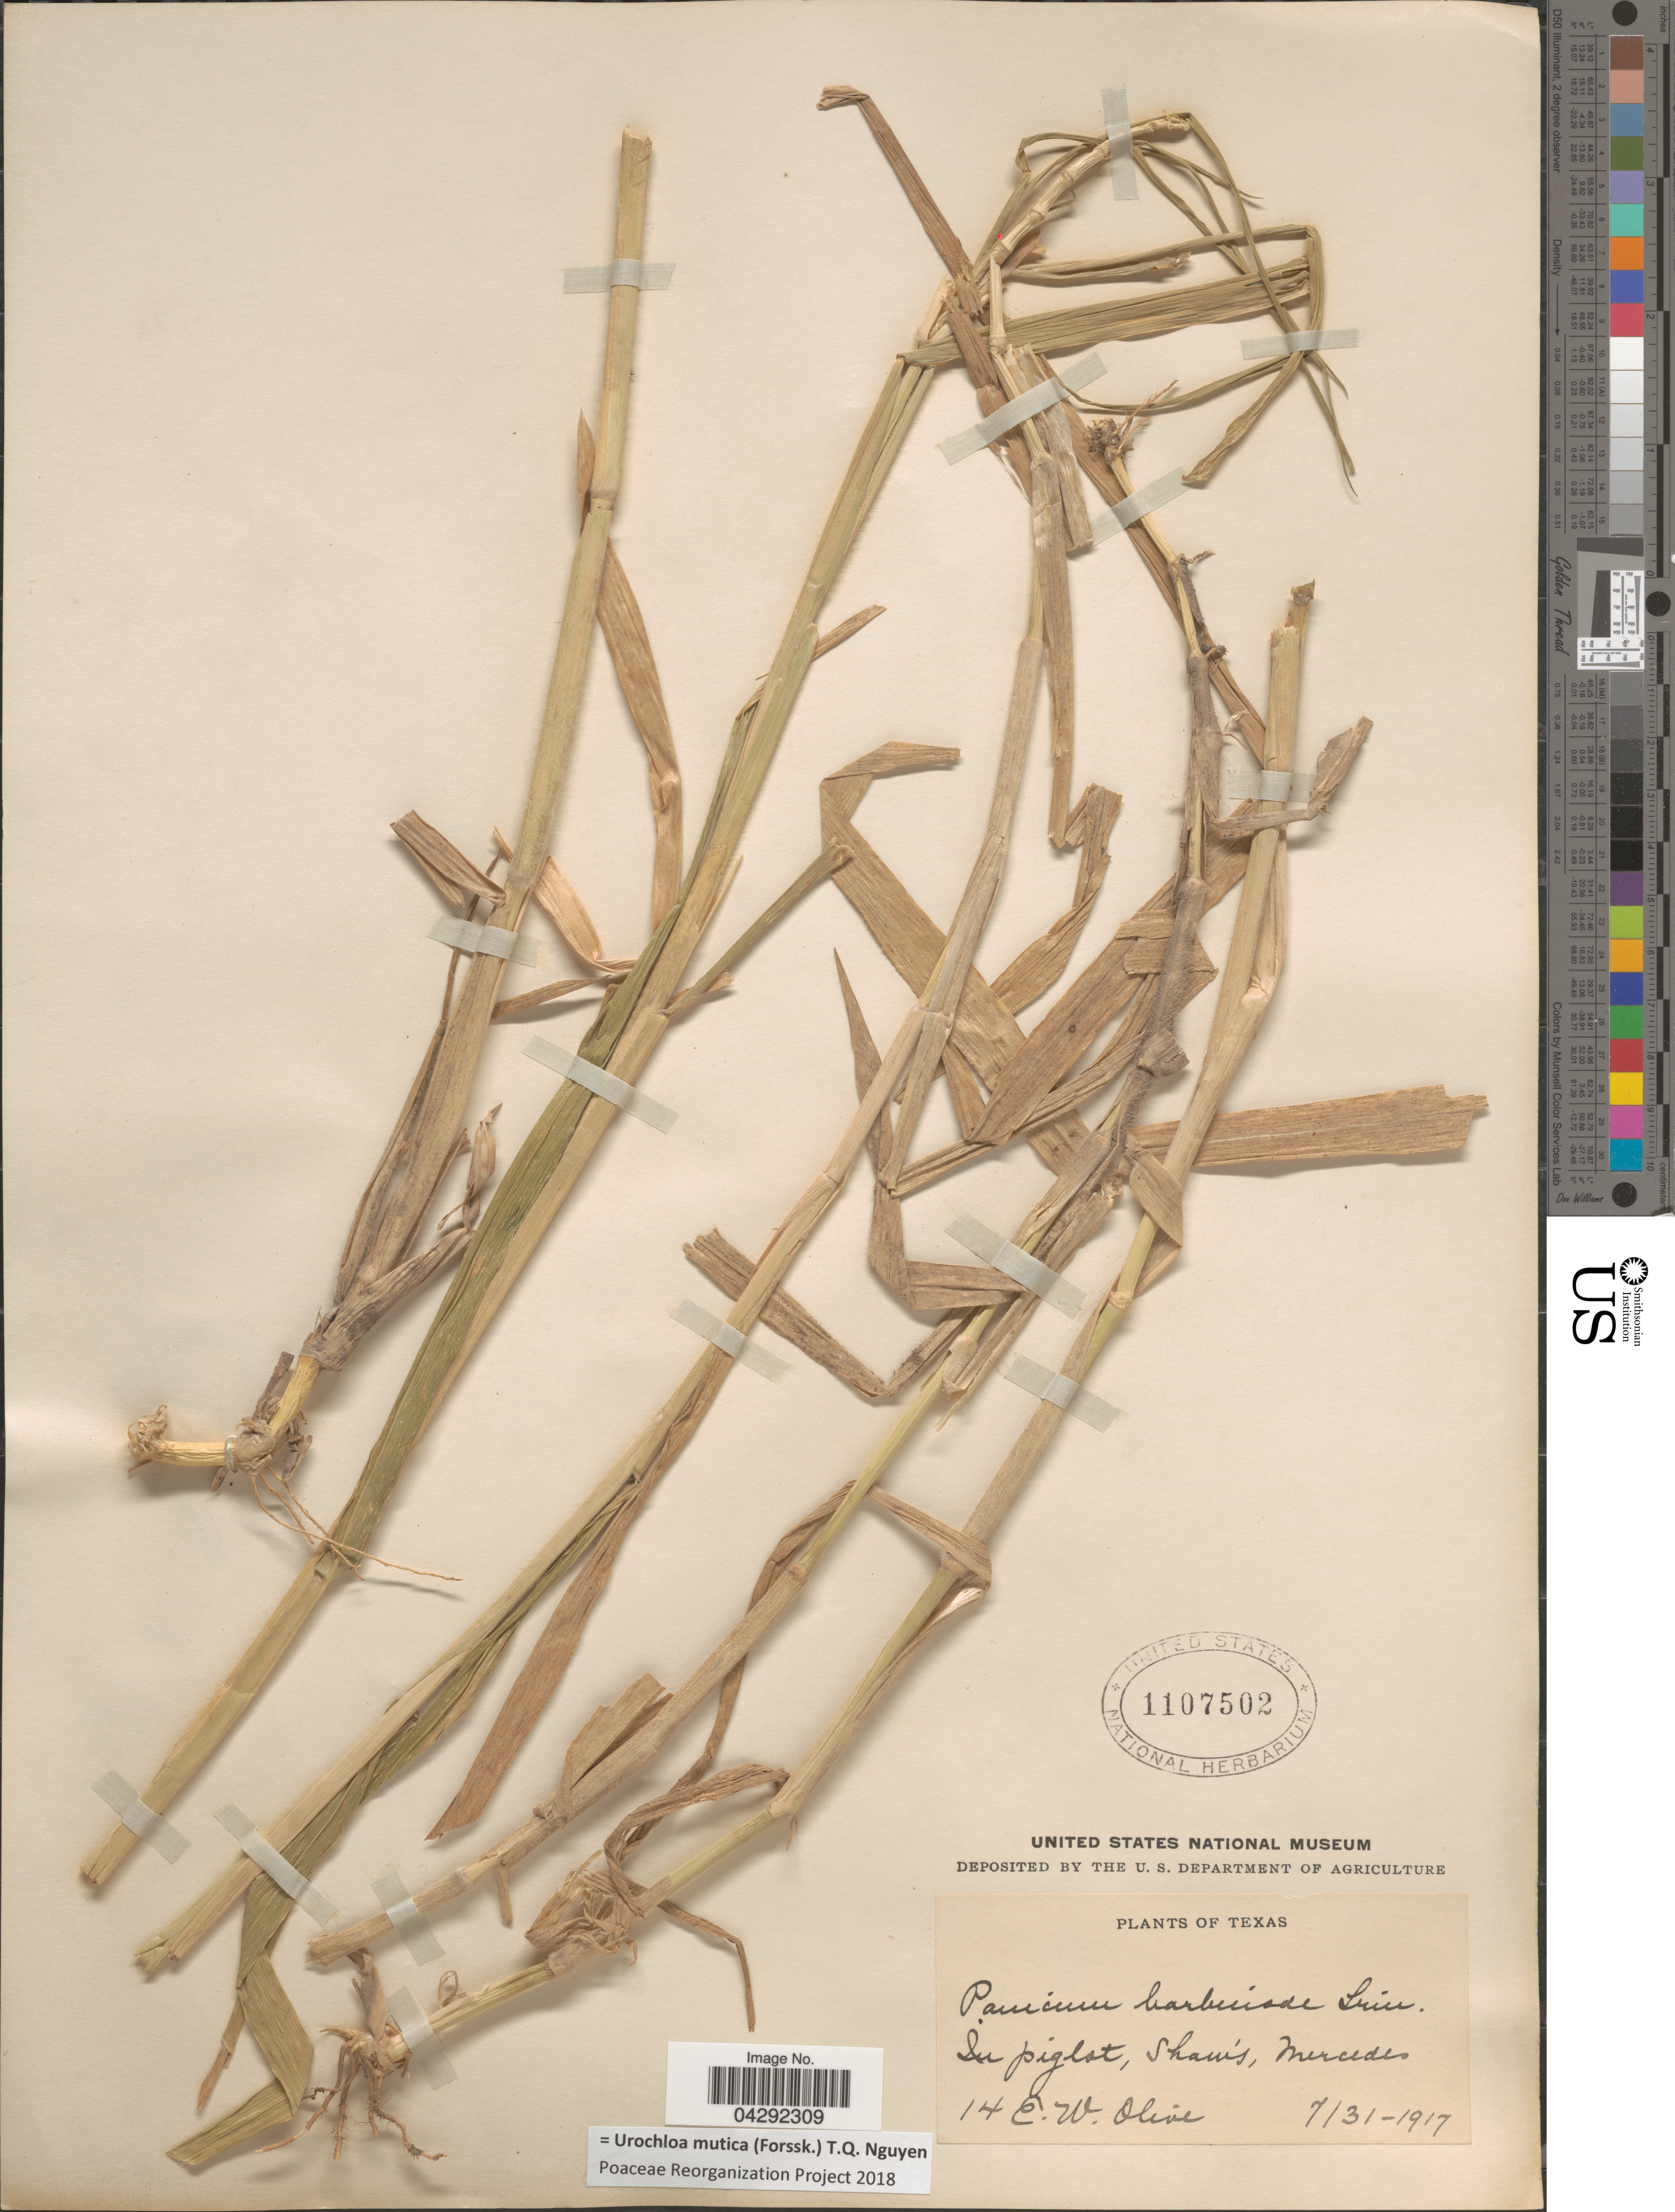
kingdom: Plantae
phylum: Tracheophyta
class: Liliopsida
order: Poales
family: Poaceae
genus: Urochloa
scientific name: Urochloa mutica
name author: (Forssk.) T.Q. Nguyen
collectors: E. Olive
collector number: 14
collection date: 1917-07-31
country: United States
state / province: Texas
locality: In piglot, Shaw's, Mercedes.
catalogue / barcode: US 1107502